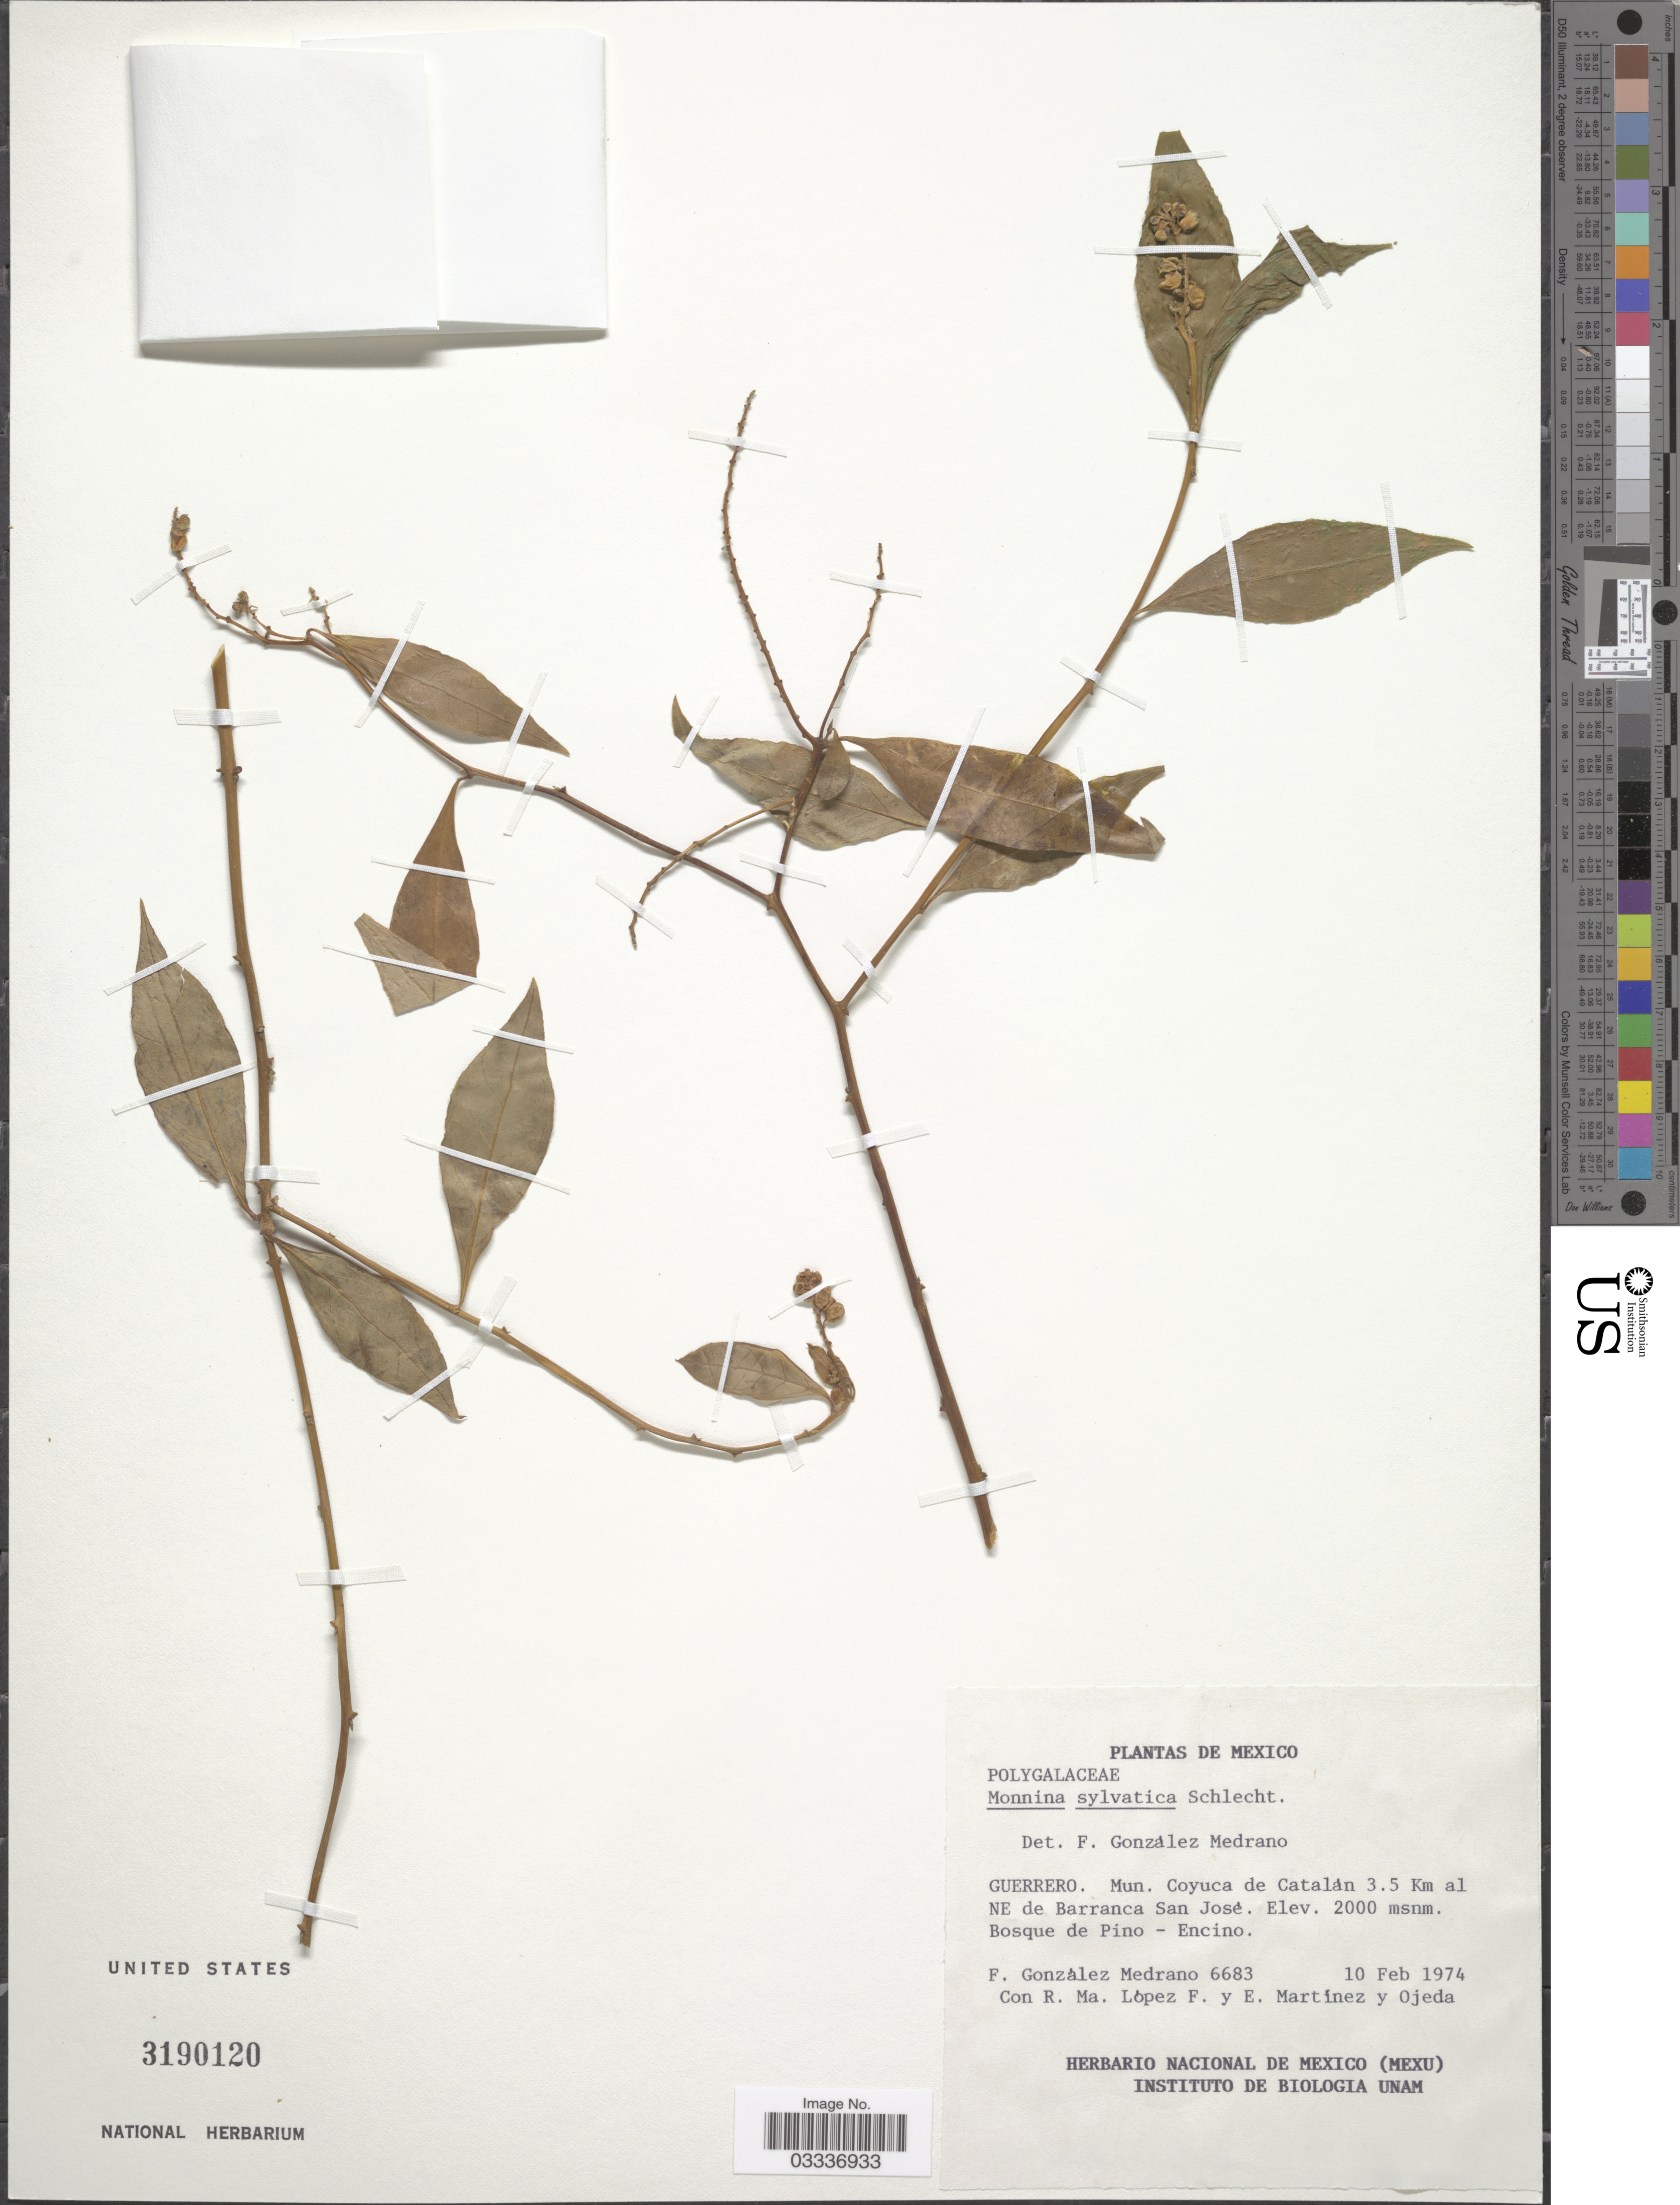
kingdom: Plantae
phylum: Tracheophyta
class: Magnoliopsida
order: Fabales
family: Polygalaceae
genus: Monnina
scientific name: Monnina sylvatica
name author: Schltdl. & Cham.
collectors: F. Medrano, López F., R. M., E. Martínez & Ojeda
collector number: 6683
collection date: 1974-02-10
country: Mexico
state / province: Guerrero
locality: Mun. Coyuca de Catalan 3.5 Km al NE de Barranca San José.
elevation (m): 2000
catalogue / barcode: US 3190120